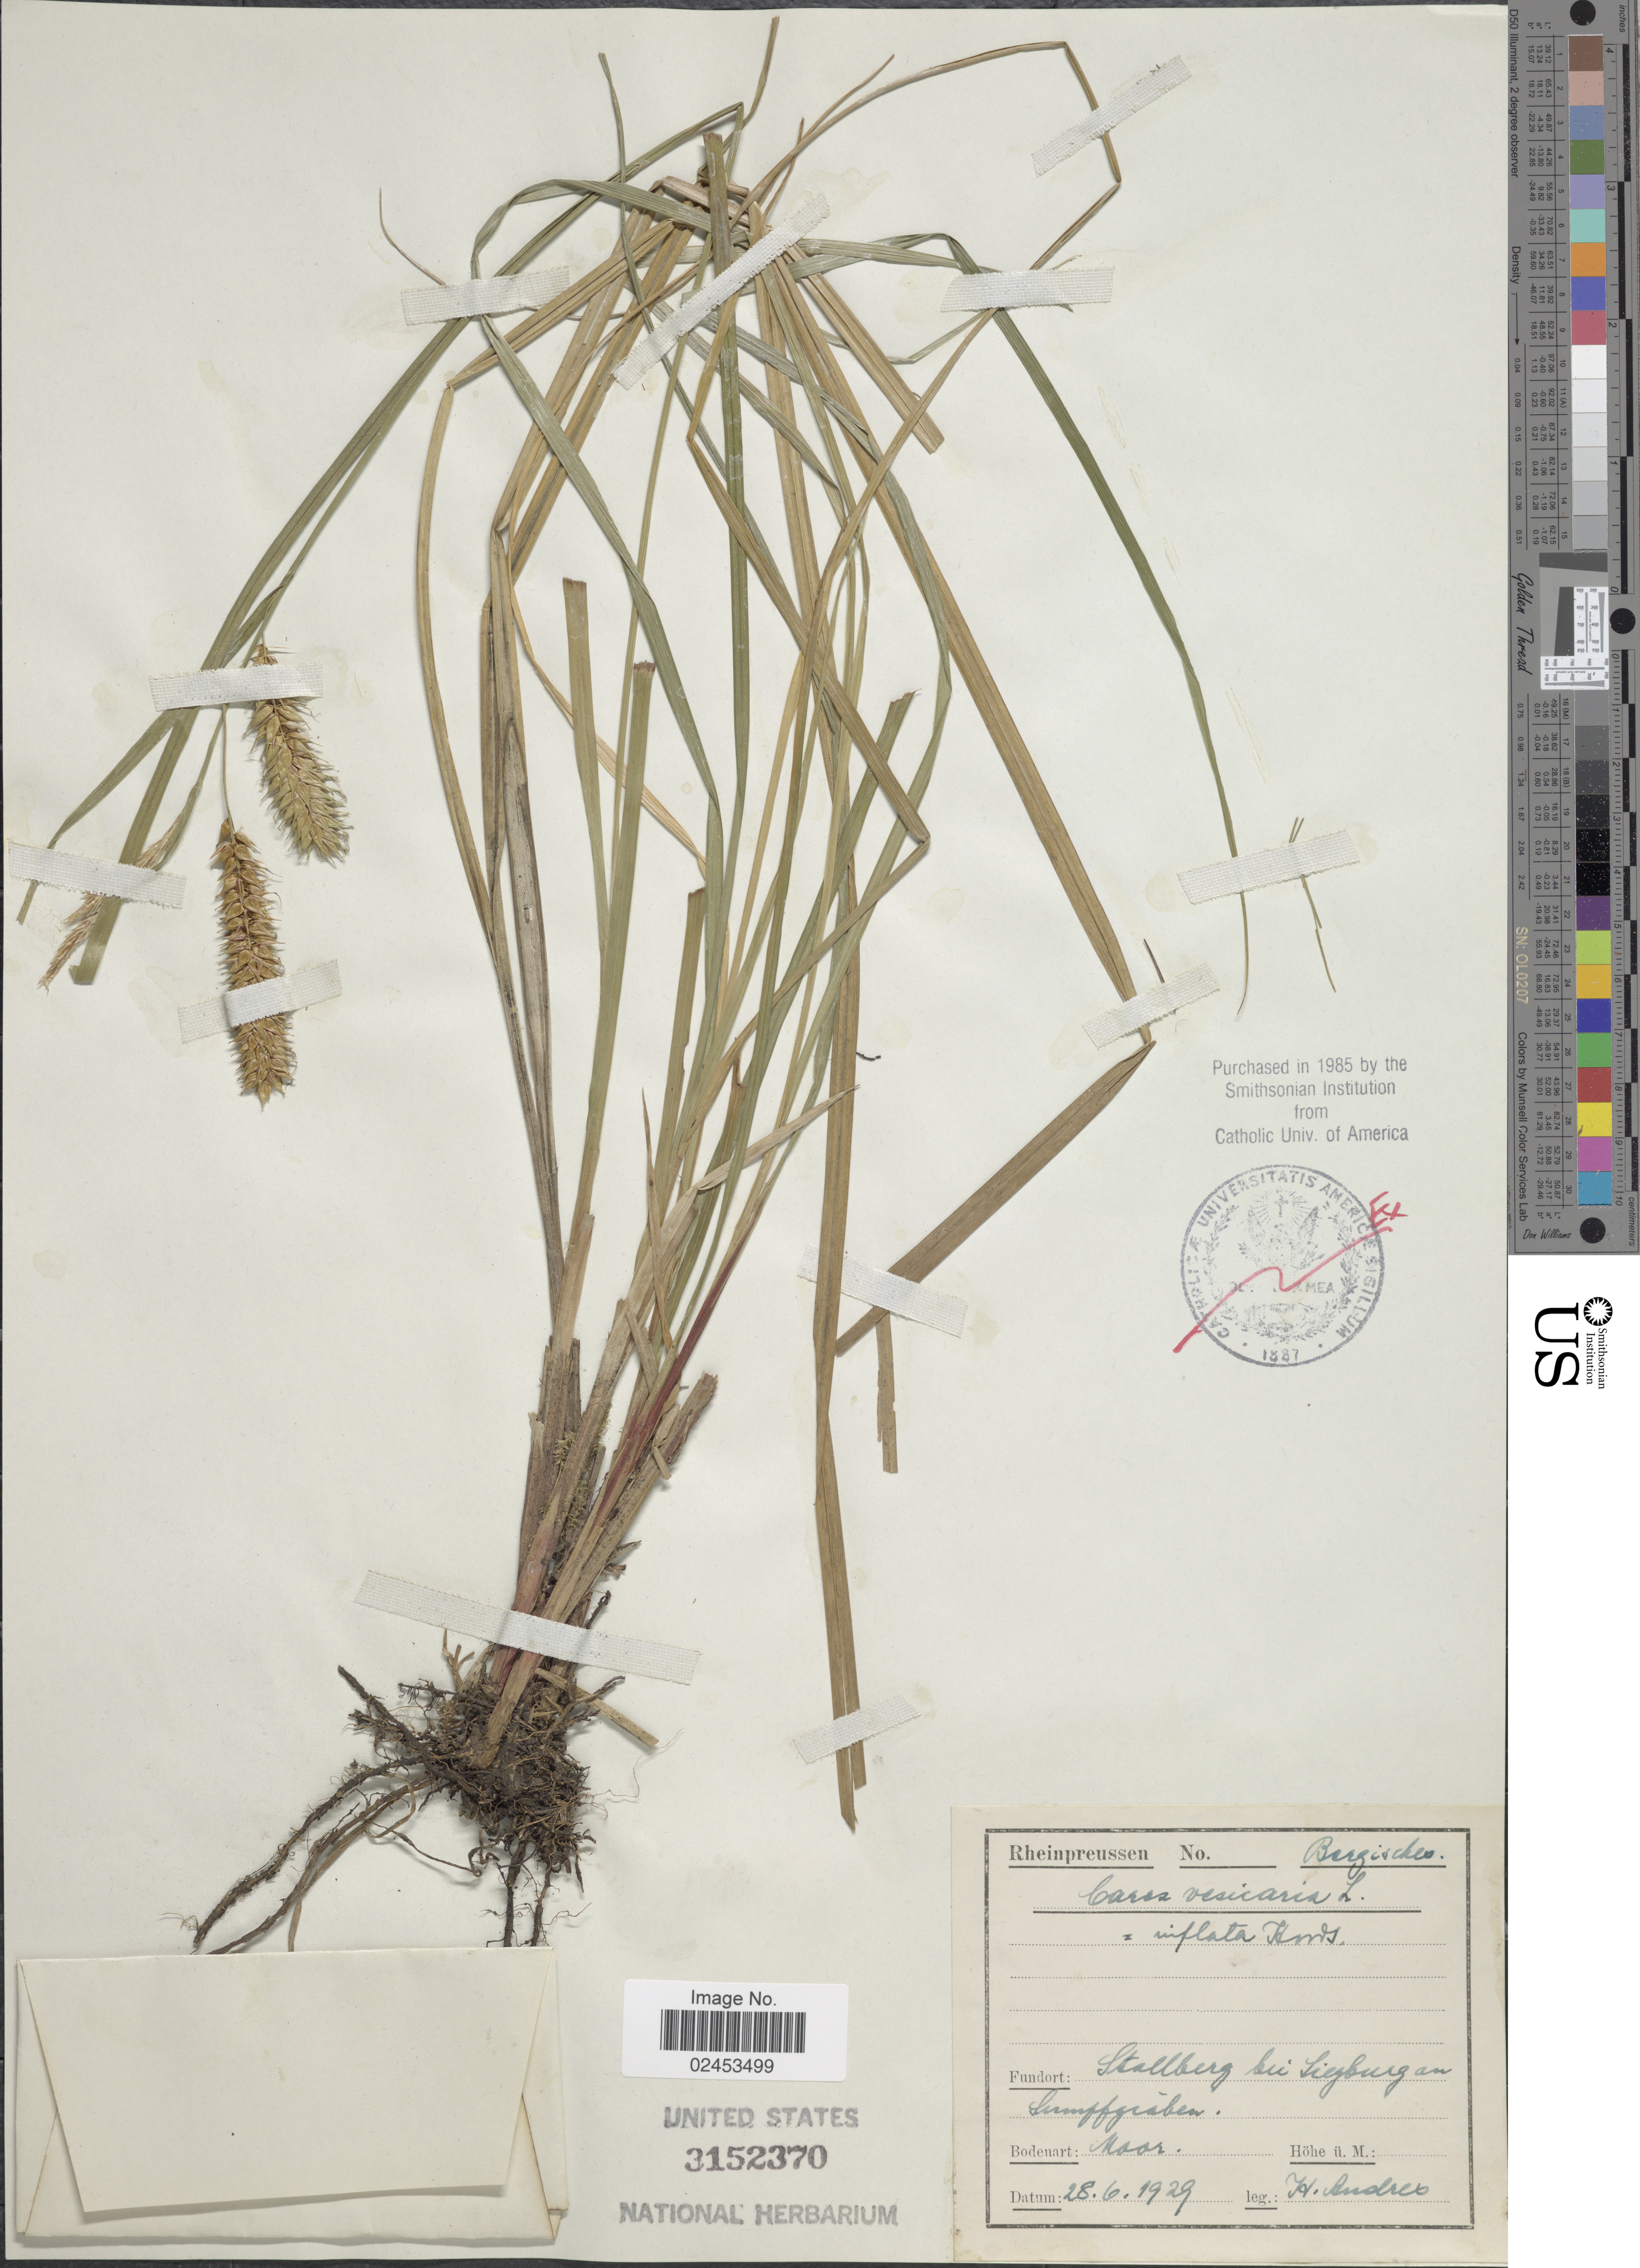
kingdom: Plantae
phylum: Tracheophyta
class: Liliopsida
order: Poales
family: Cyperaceae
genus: Carex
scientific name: Carex vesicaria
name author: L.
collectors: H. Andres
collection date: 1929-06-28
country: Germany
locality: Bergischen, Stallberg bei Siegburg an Sumpfgraben [interpreted]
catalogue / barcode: US 3152370